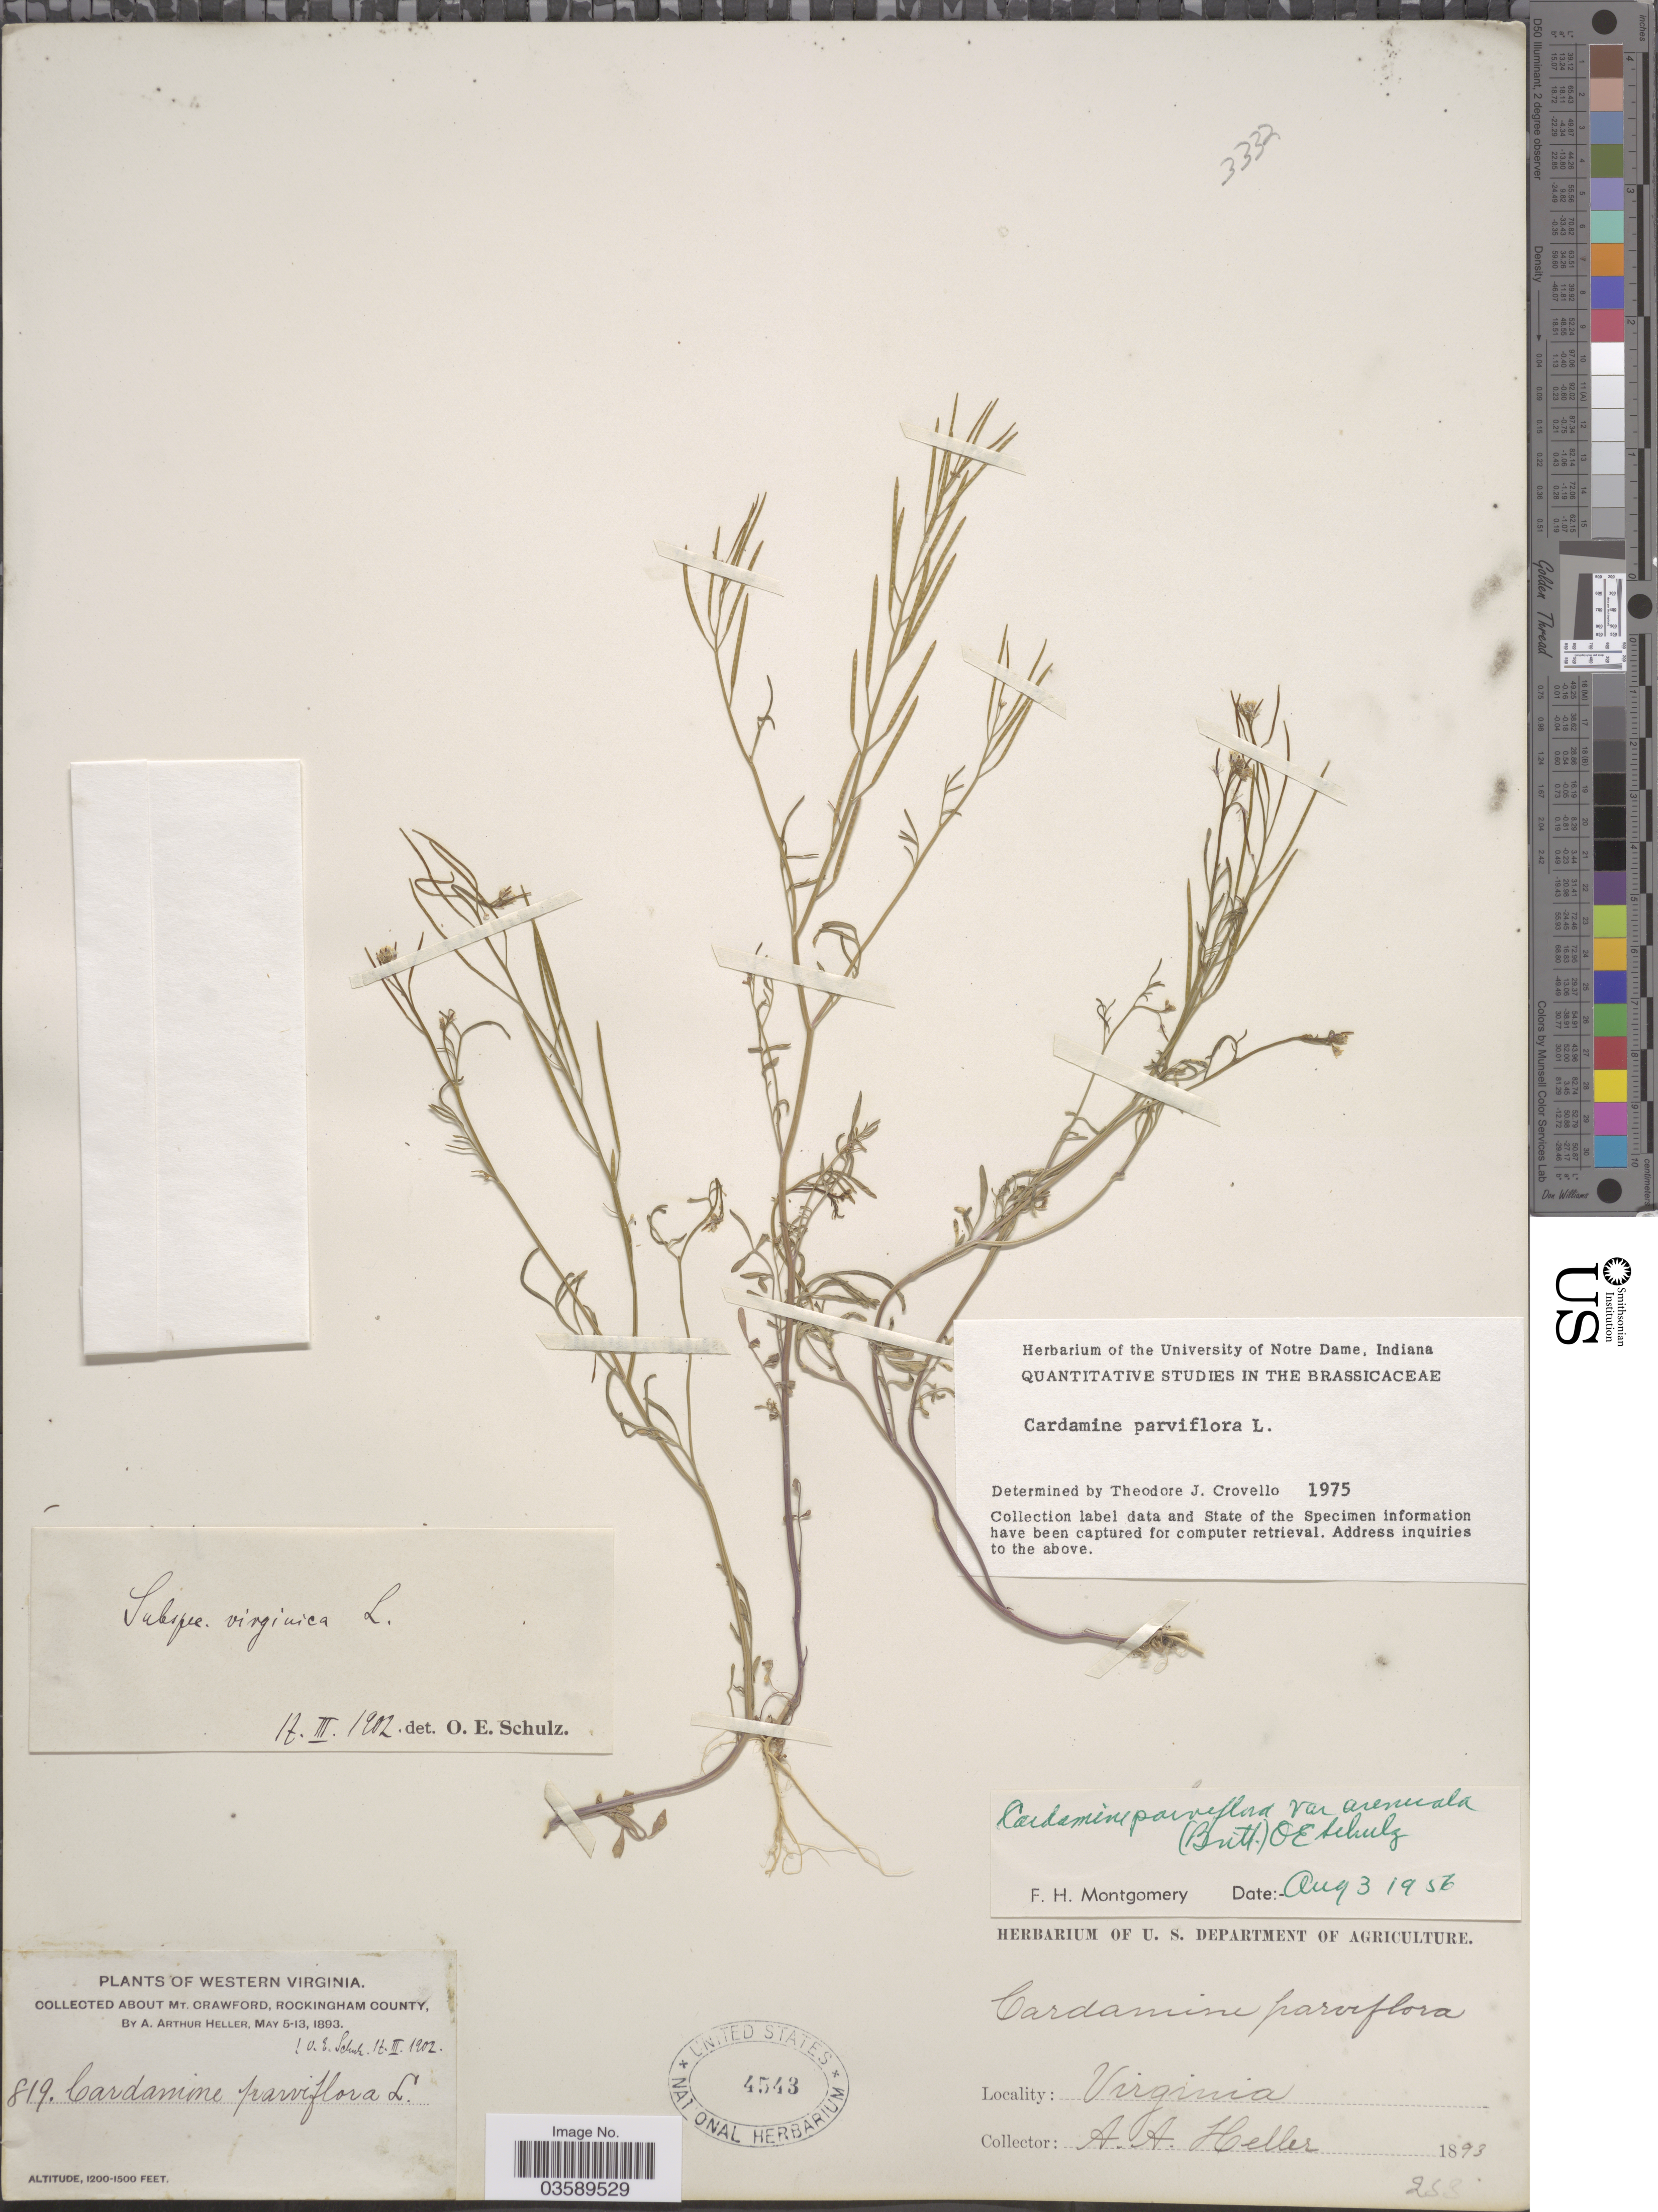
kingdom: Plantae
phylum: Tracheophyta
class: Magnoliopsida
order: Brassicales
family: Brassicaceae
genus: Cardamine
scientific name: Cardamine parviflora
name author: L.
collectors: A. A. Heller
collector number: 819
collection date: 1893-05-05/1893-05-13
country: United States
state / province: Virginia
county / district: Rockingham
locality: Mt. Crawford, Rockingham County.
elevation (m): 366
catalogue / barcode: US 4543